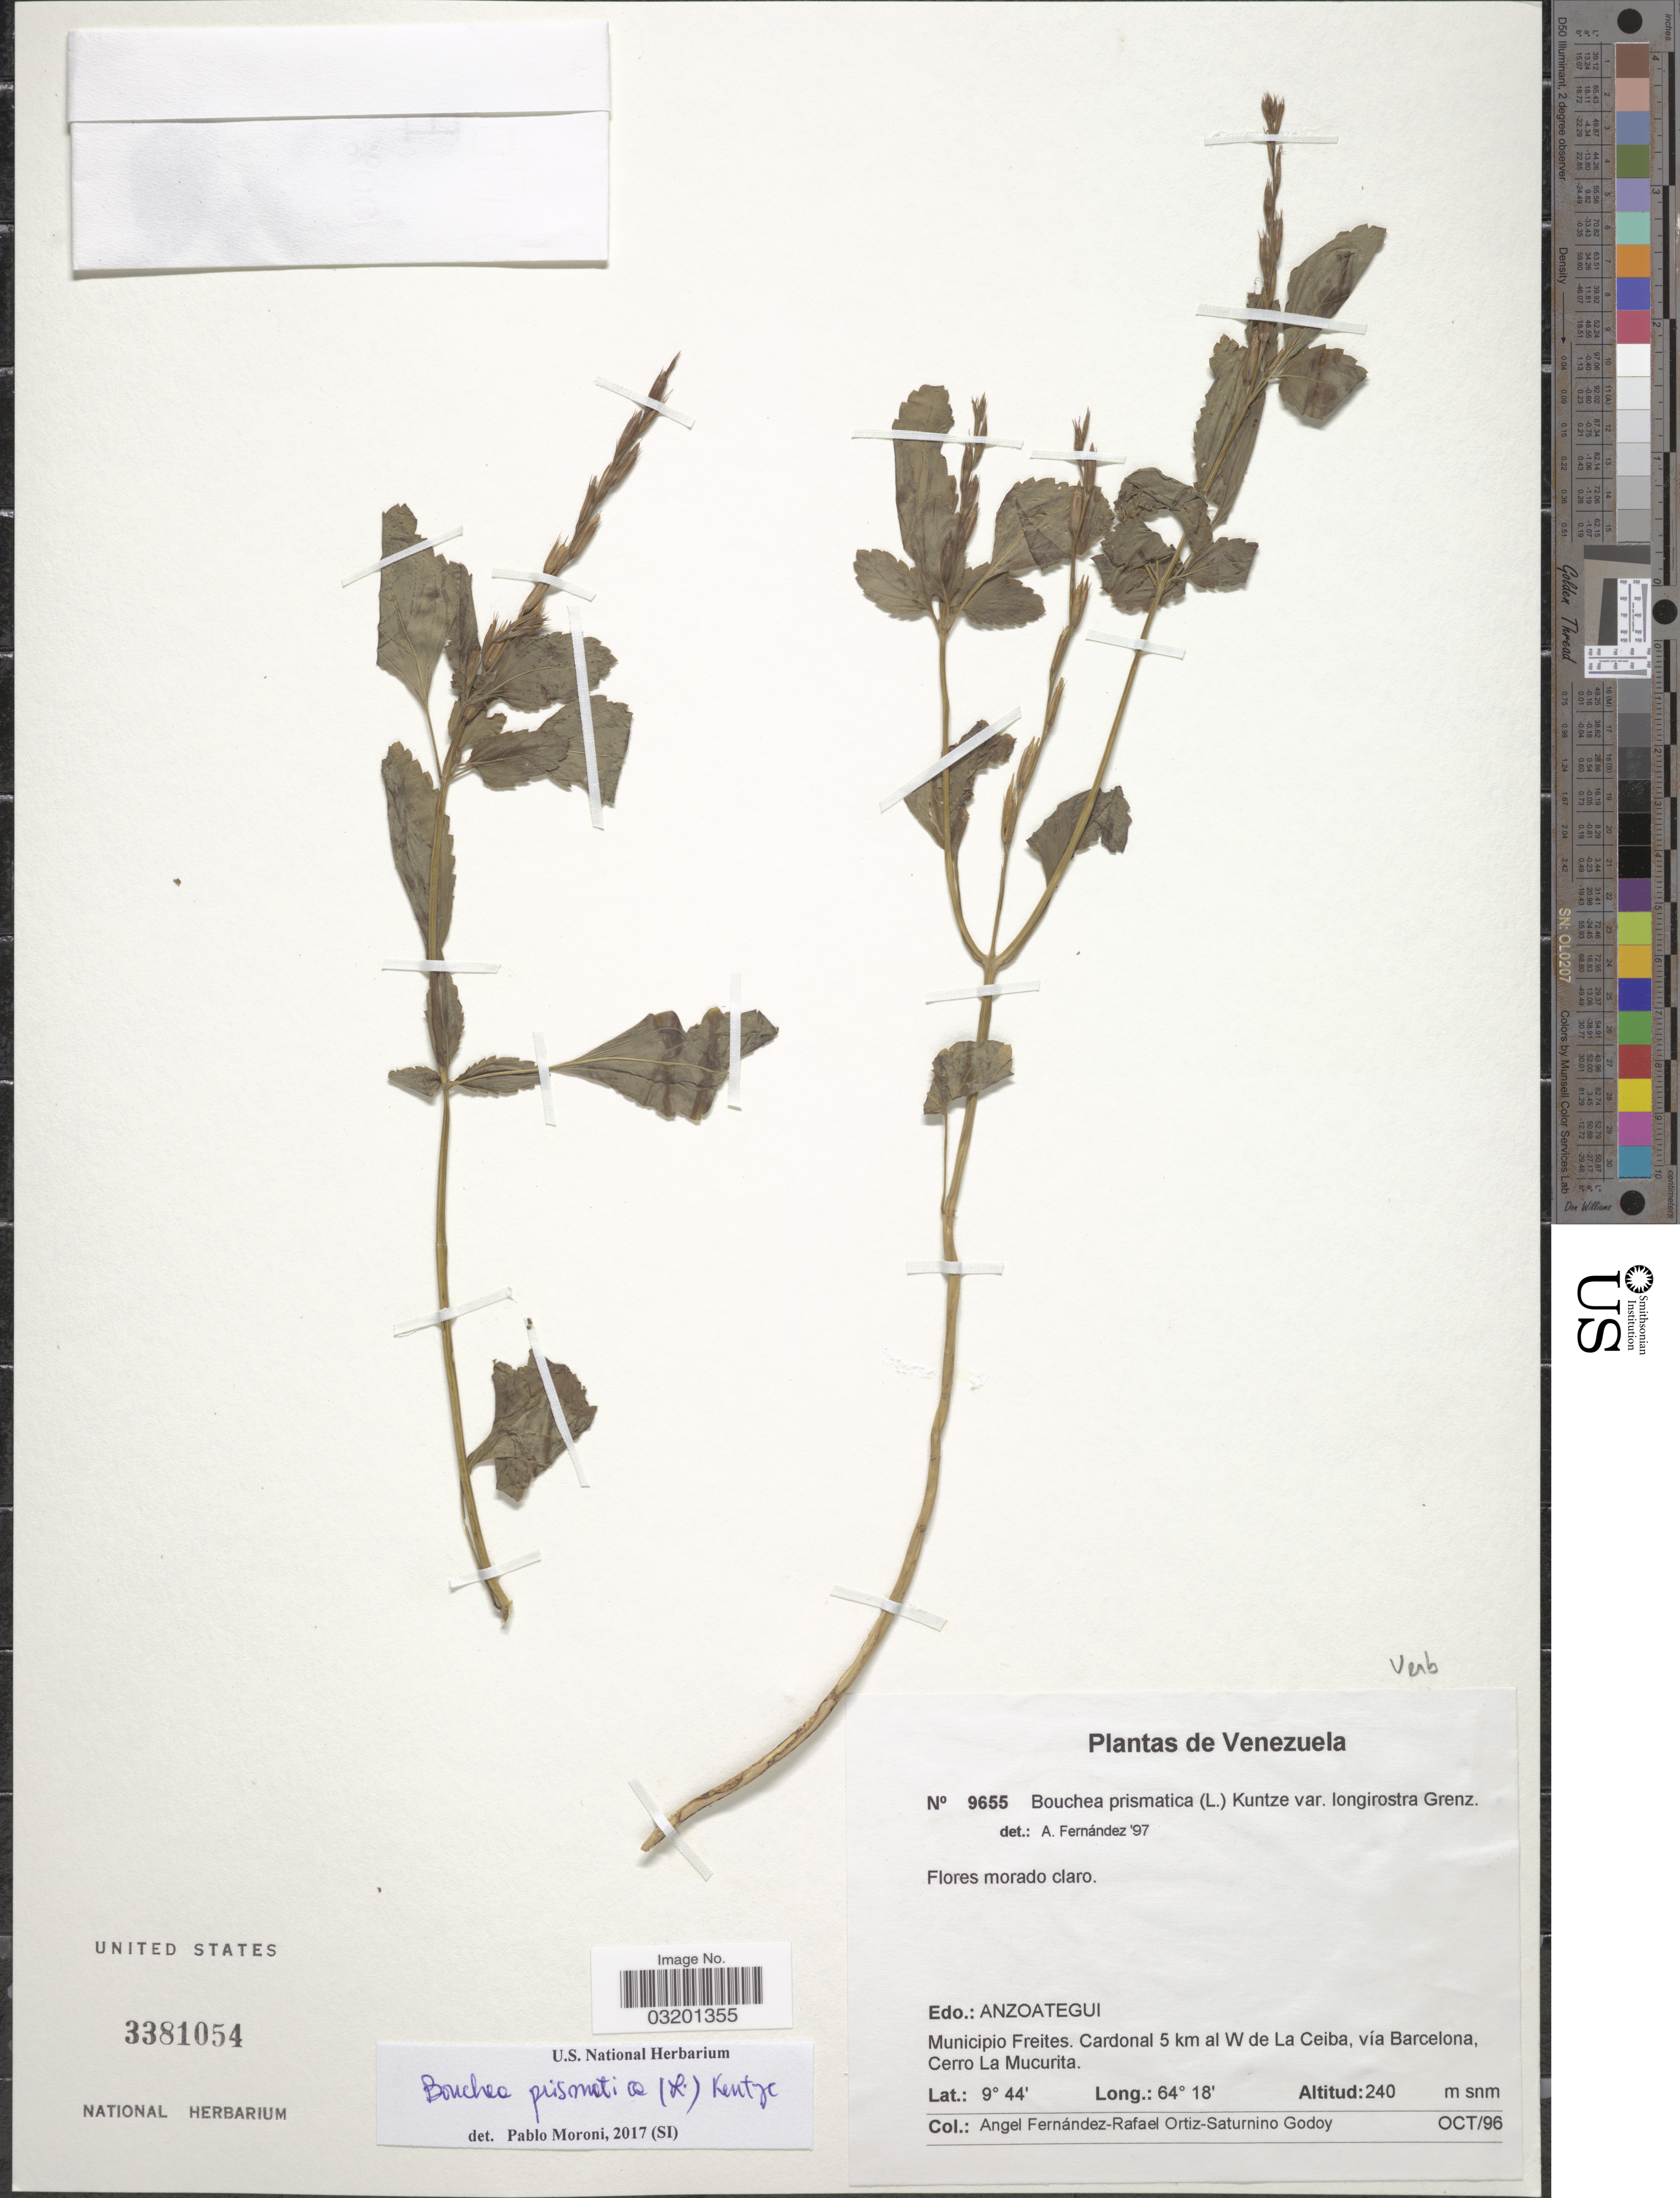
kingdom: Plantae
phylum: Tracheophyta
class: Magnoliopsida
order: Lamiales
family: Verbenaceae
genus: Bouchea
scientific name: Bouchea prismatica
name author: (L.) Kuntze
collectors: Á. Fernández, R. Ortiz & S. Godoy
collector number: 9655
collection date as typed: Transcribed d/m/y: /10/96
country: Venezuela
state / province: Anzoategui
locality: Municipio Freites. Cardonal 5 km al W de La Ceiba, vía Barcelona, Cerro La Mucurita.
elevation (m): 240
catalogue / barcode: US 3381054